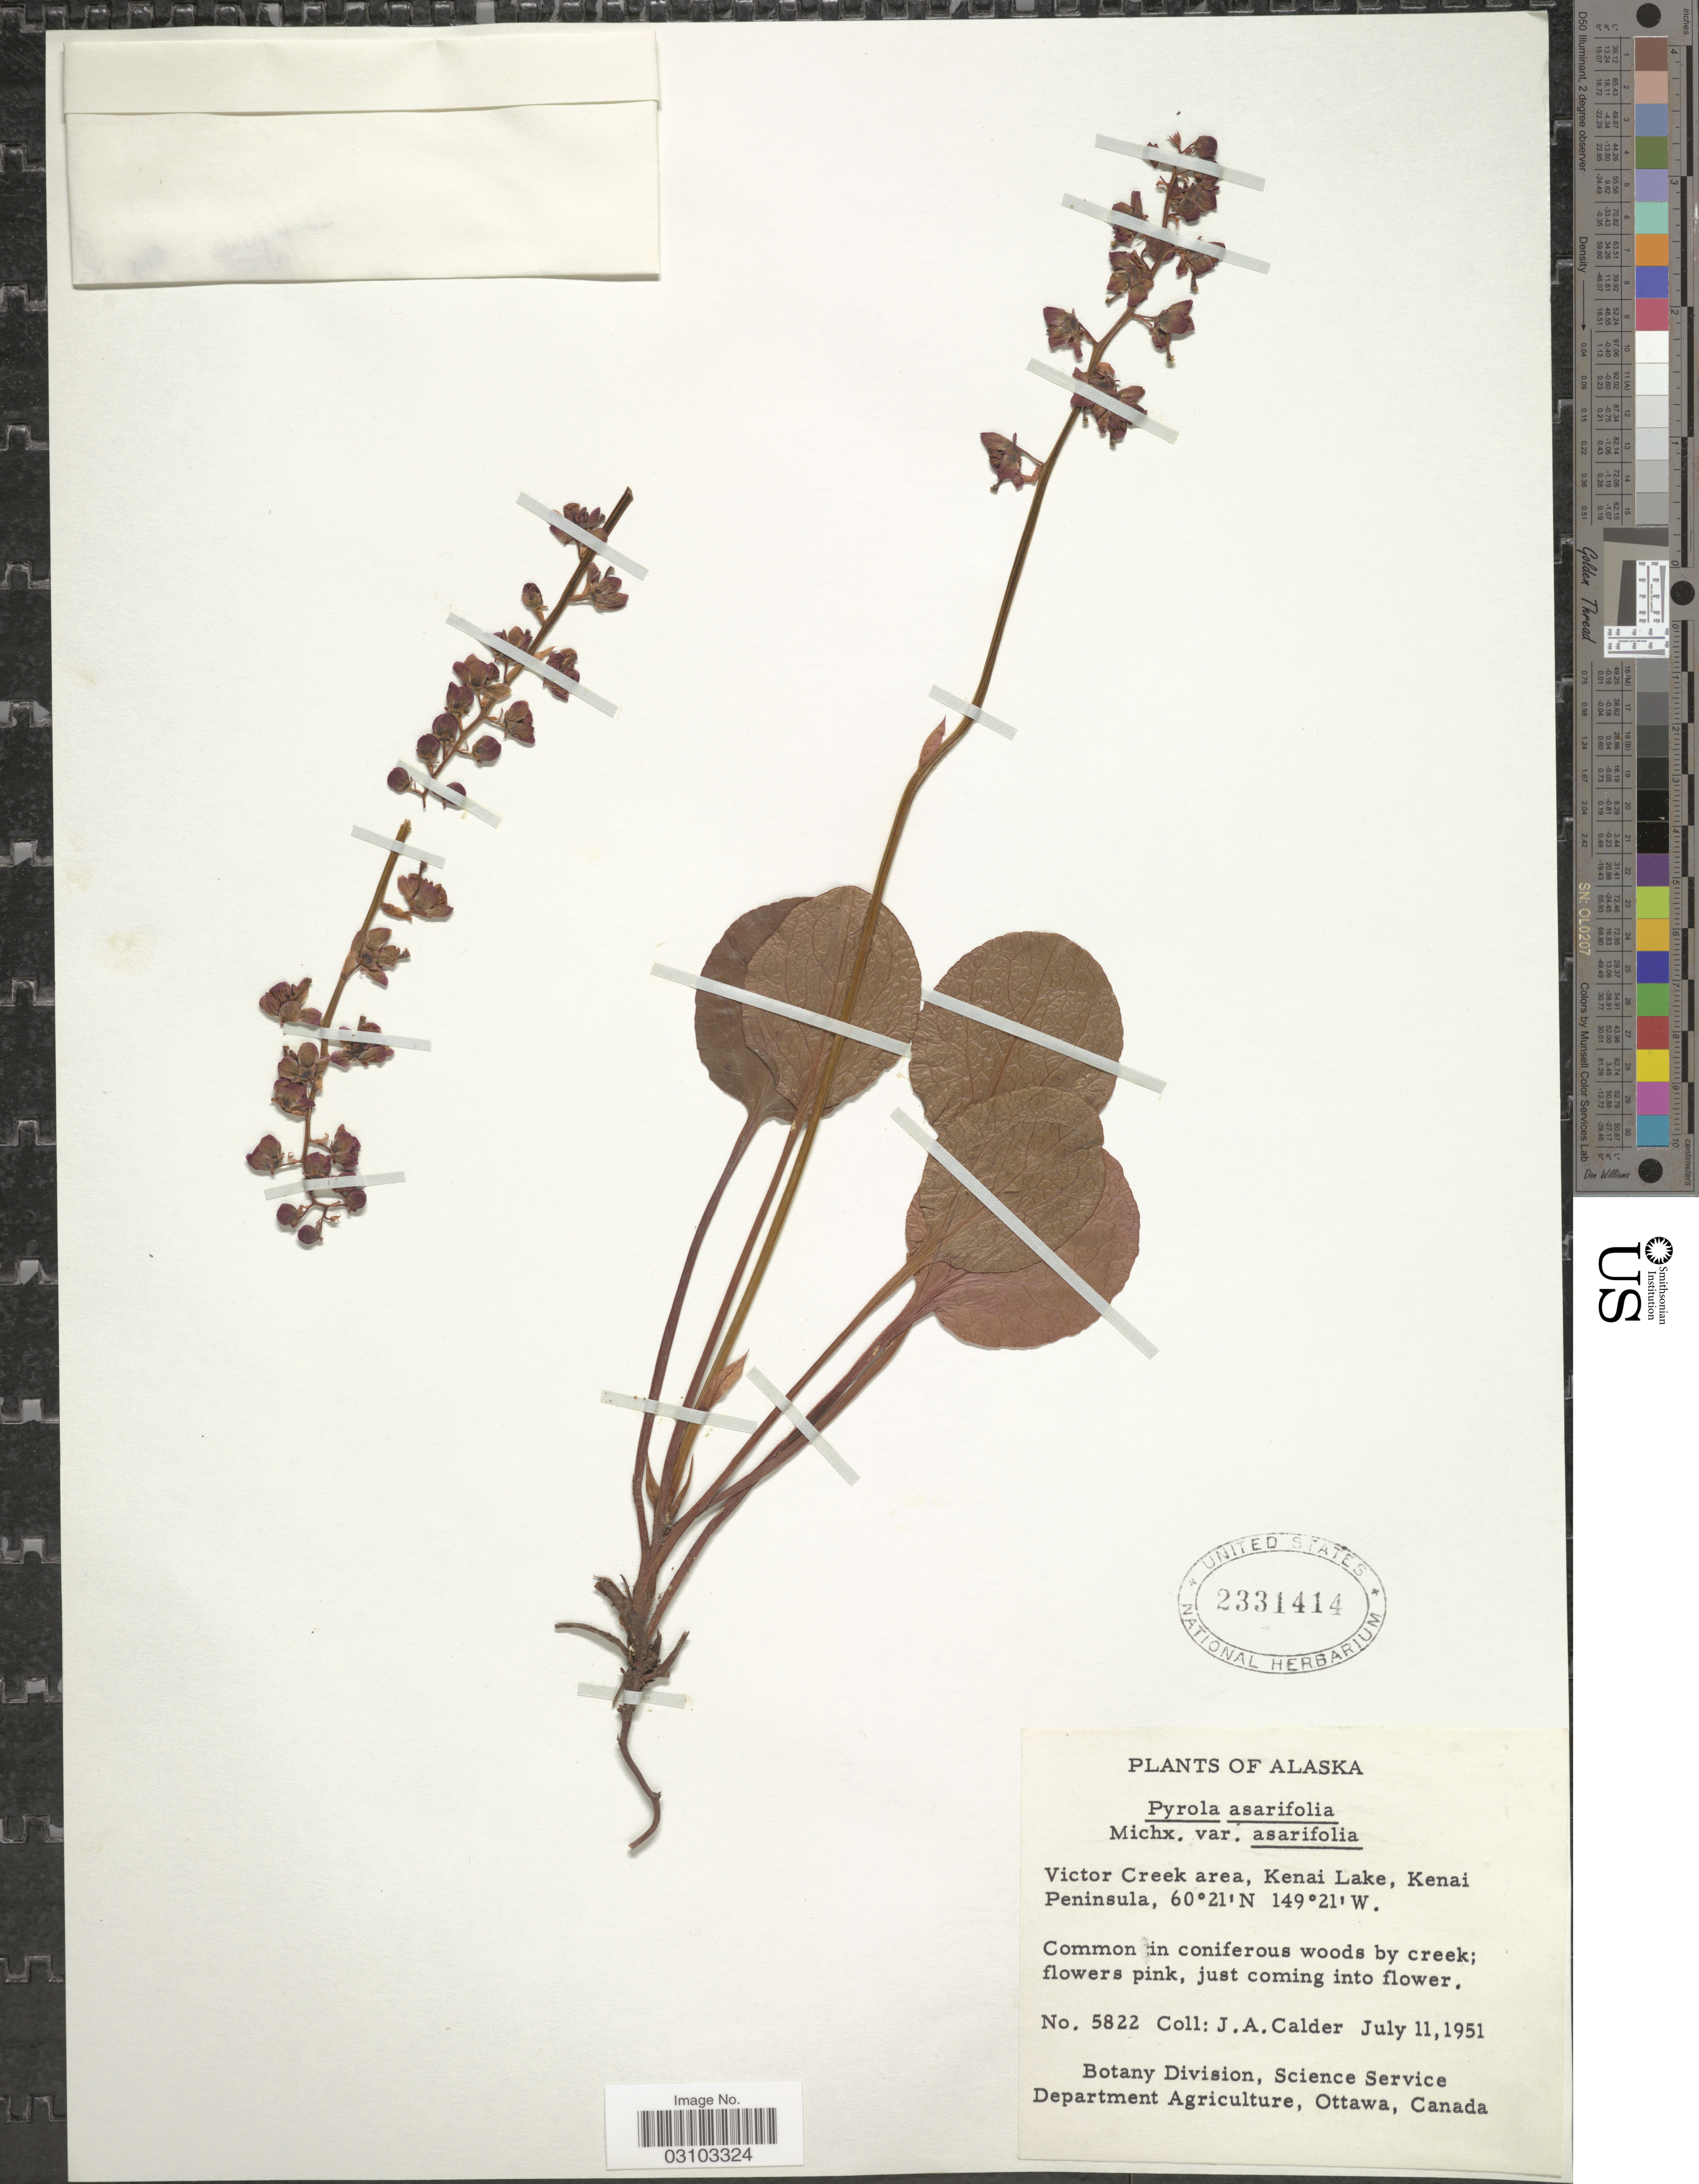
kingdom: Plantae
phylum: Tracheophyta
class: Magnoliopsida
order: Ericales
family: Ericaceae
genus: Pyrola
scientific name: Pyrola asarifolia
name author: Michx.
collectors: J. A. Calder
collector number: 5822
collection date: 1951-07-11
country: United States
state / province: Alaska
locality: Victor Creek area, Kenai Lake, Kenai Peninsula.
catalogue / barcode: US 2331414